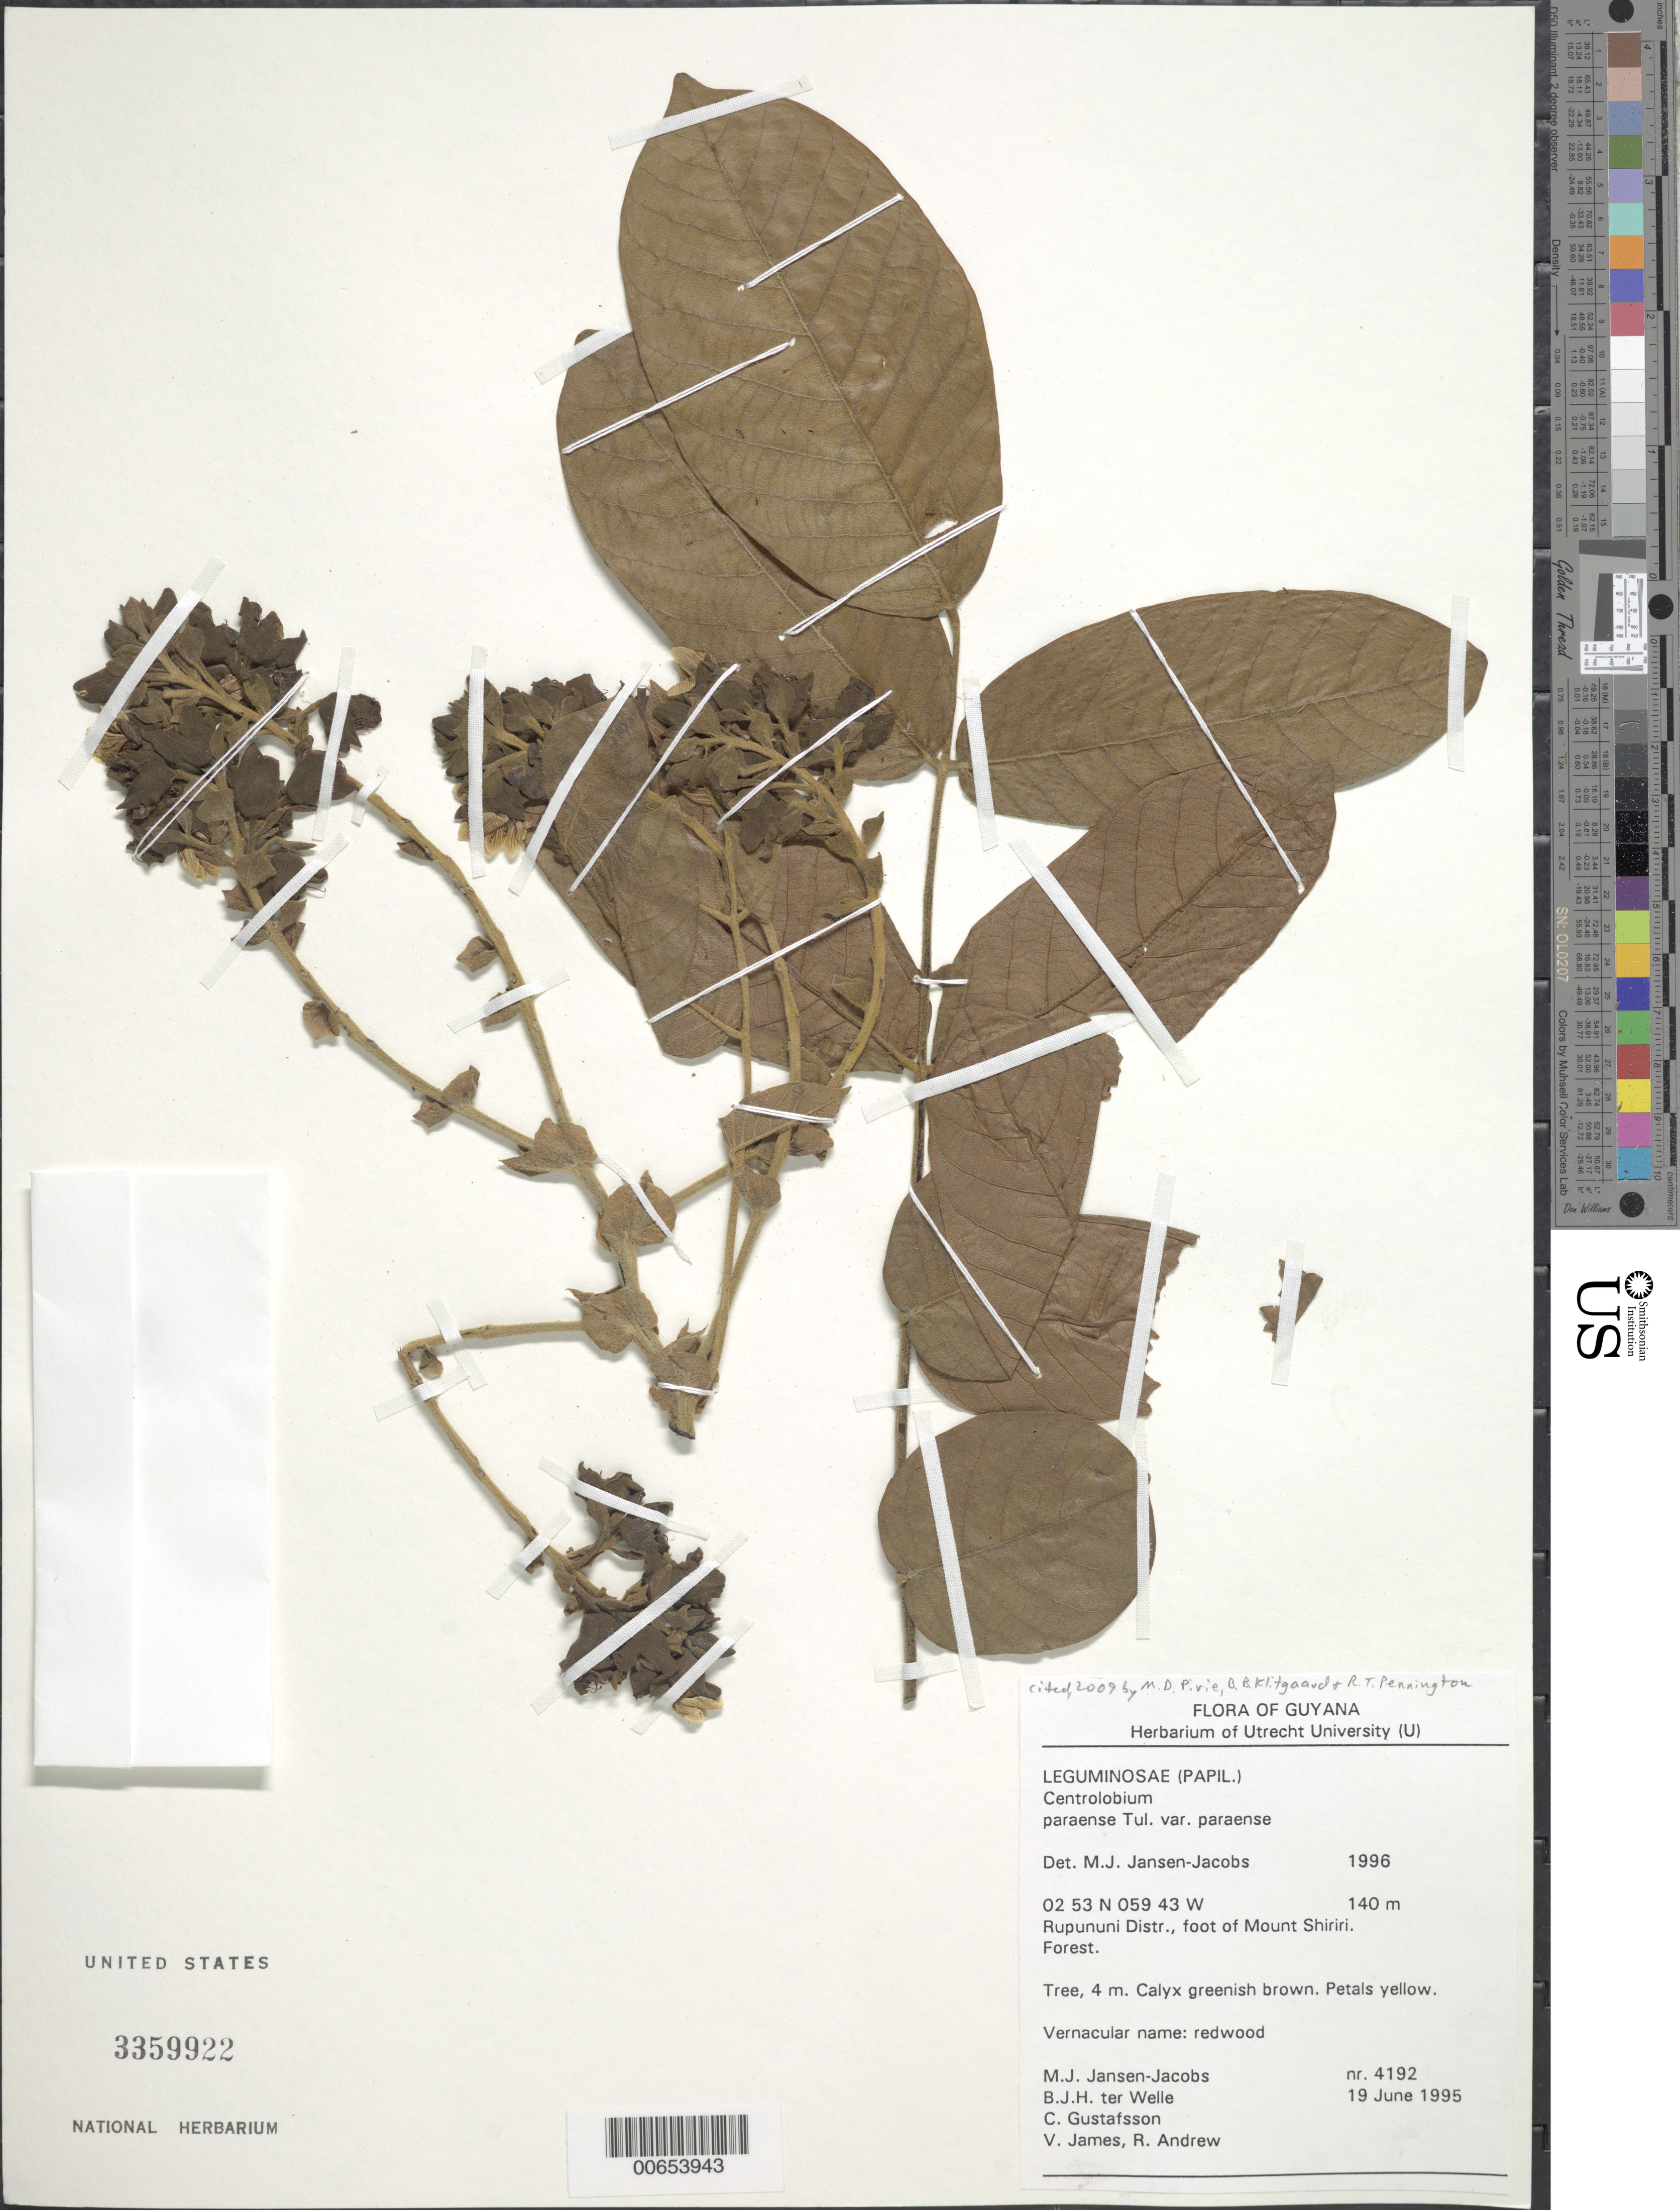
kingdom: Plantae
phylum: Tracheophyta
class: Magnoliopsida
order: Fabales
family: Fabaceae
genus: Centrolobium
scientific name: Centrolobium paraense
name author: Tul.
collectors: M. J. Jansen-Jacobs, B. Welle, C. G. Gustafsson, V. James & R. Andrew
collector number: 4192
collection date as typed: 19-Jun-95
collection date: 1995-06-19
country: Guyana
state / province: U. Takutu-U. Essequibo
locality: Mount Shiriri, at foot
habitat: Forest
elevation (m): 140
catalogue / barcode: US 3359922